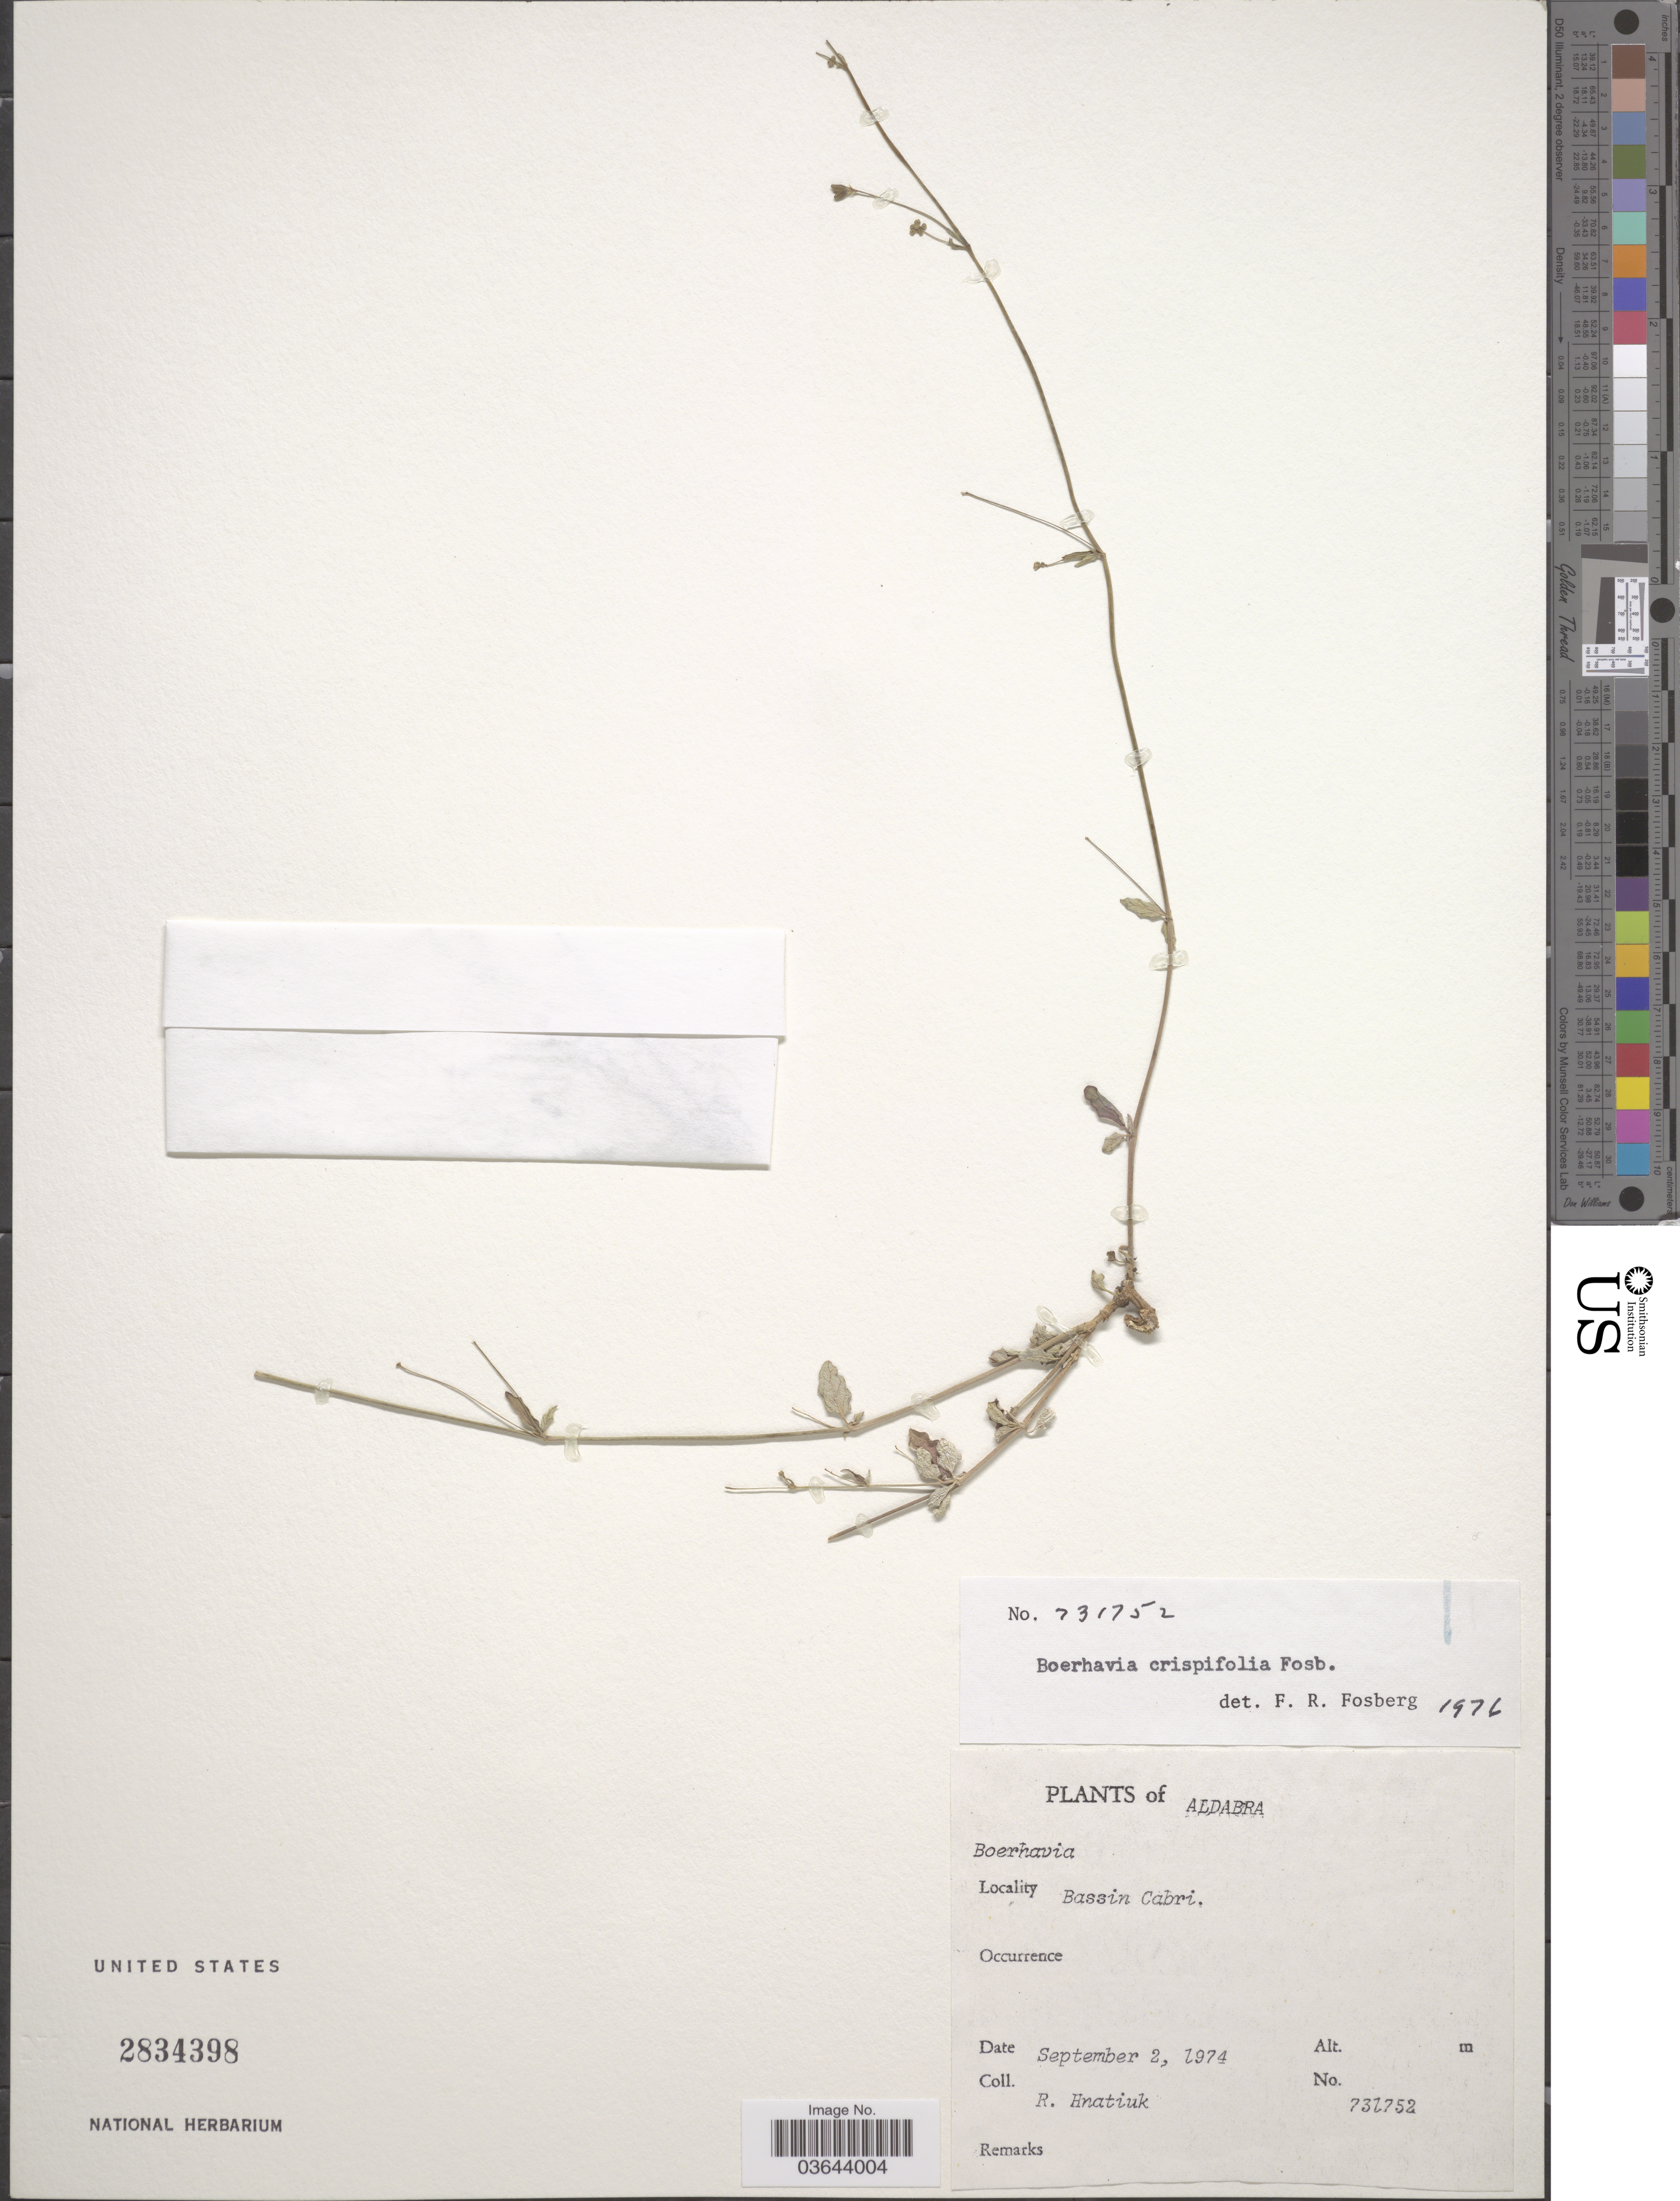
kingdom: Plantae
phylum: Tracheophyta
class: Magnoliopsida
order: Caryophyllales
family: Nyctaginaceae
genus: Boerhavia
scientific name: Boerhavia crispifolia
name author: Fosberg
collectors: R. Hnatiuk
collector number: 731752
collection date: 1974-09-02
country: Seychelles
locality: Aldabra. Bassin Cabri.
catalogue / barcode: US 2834398